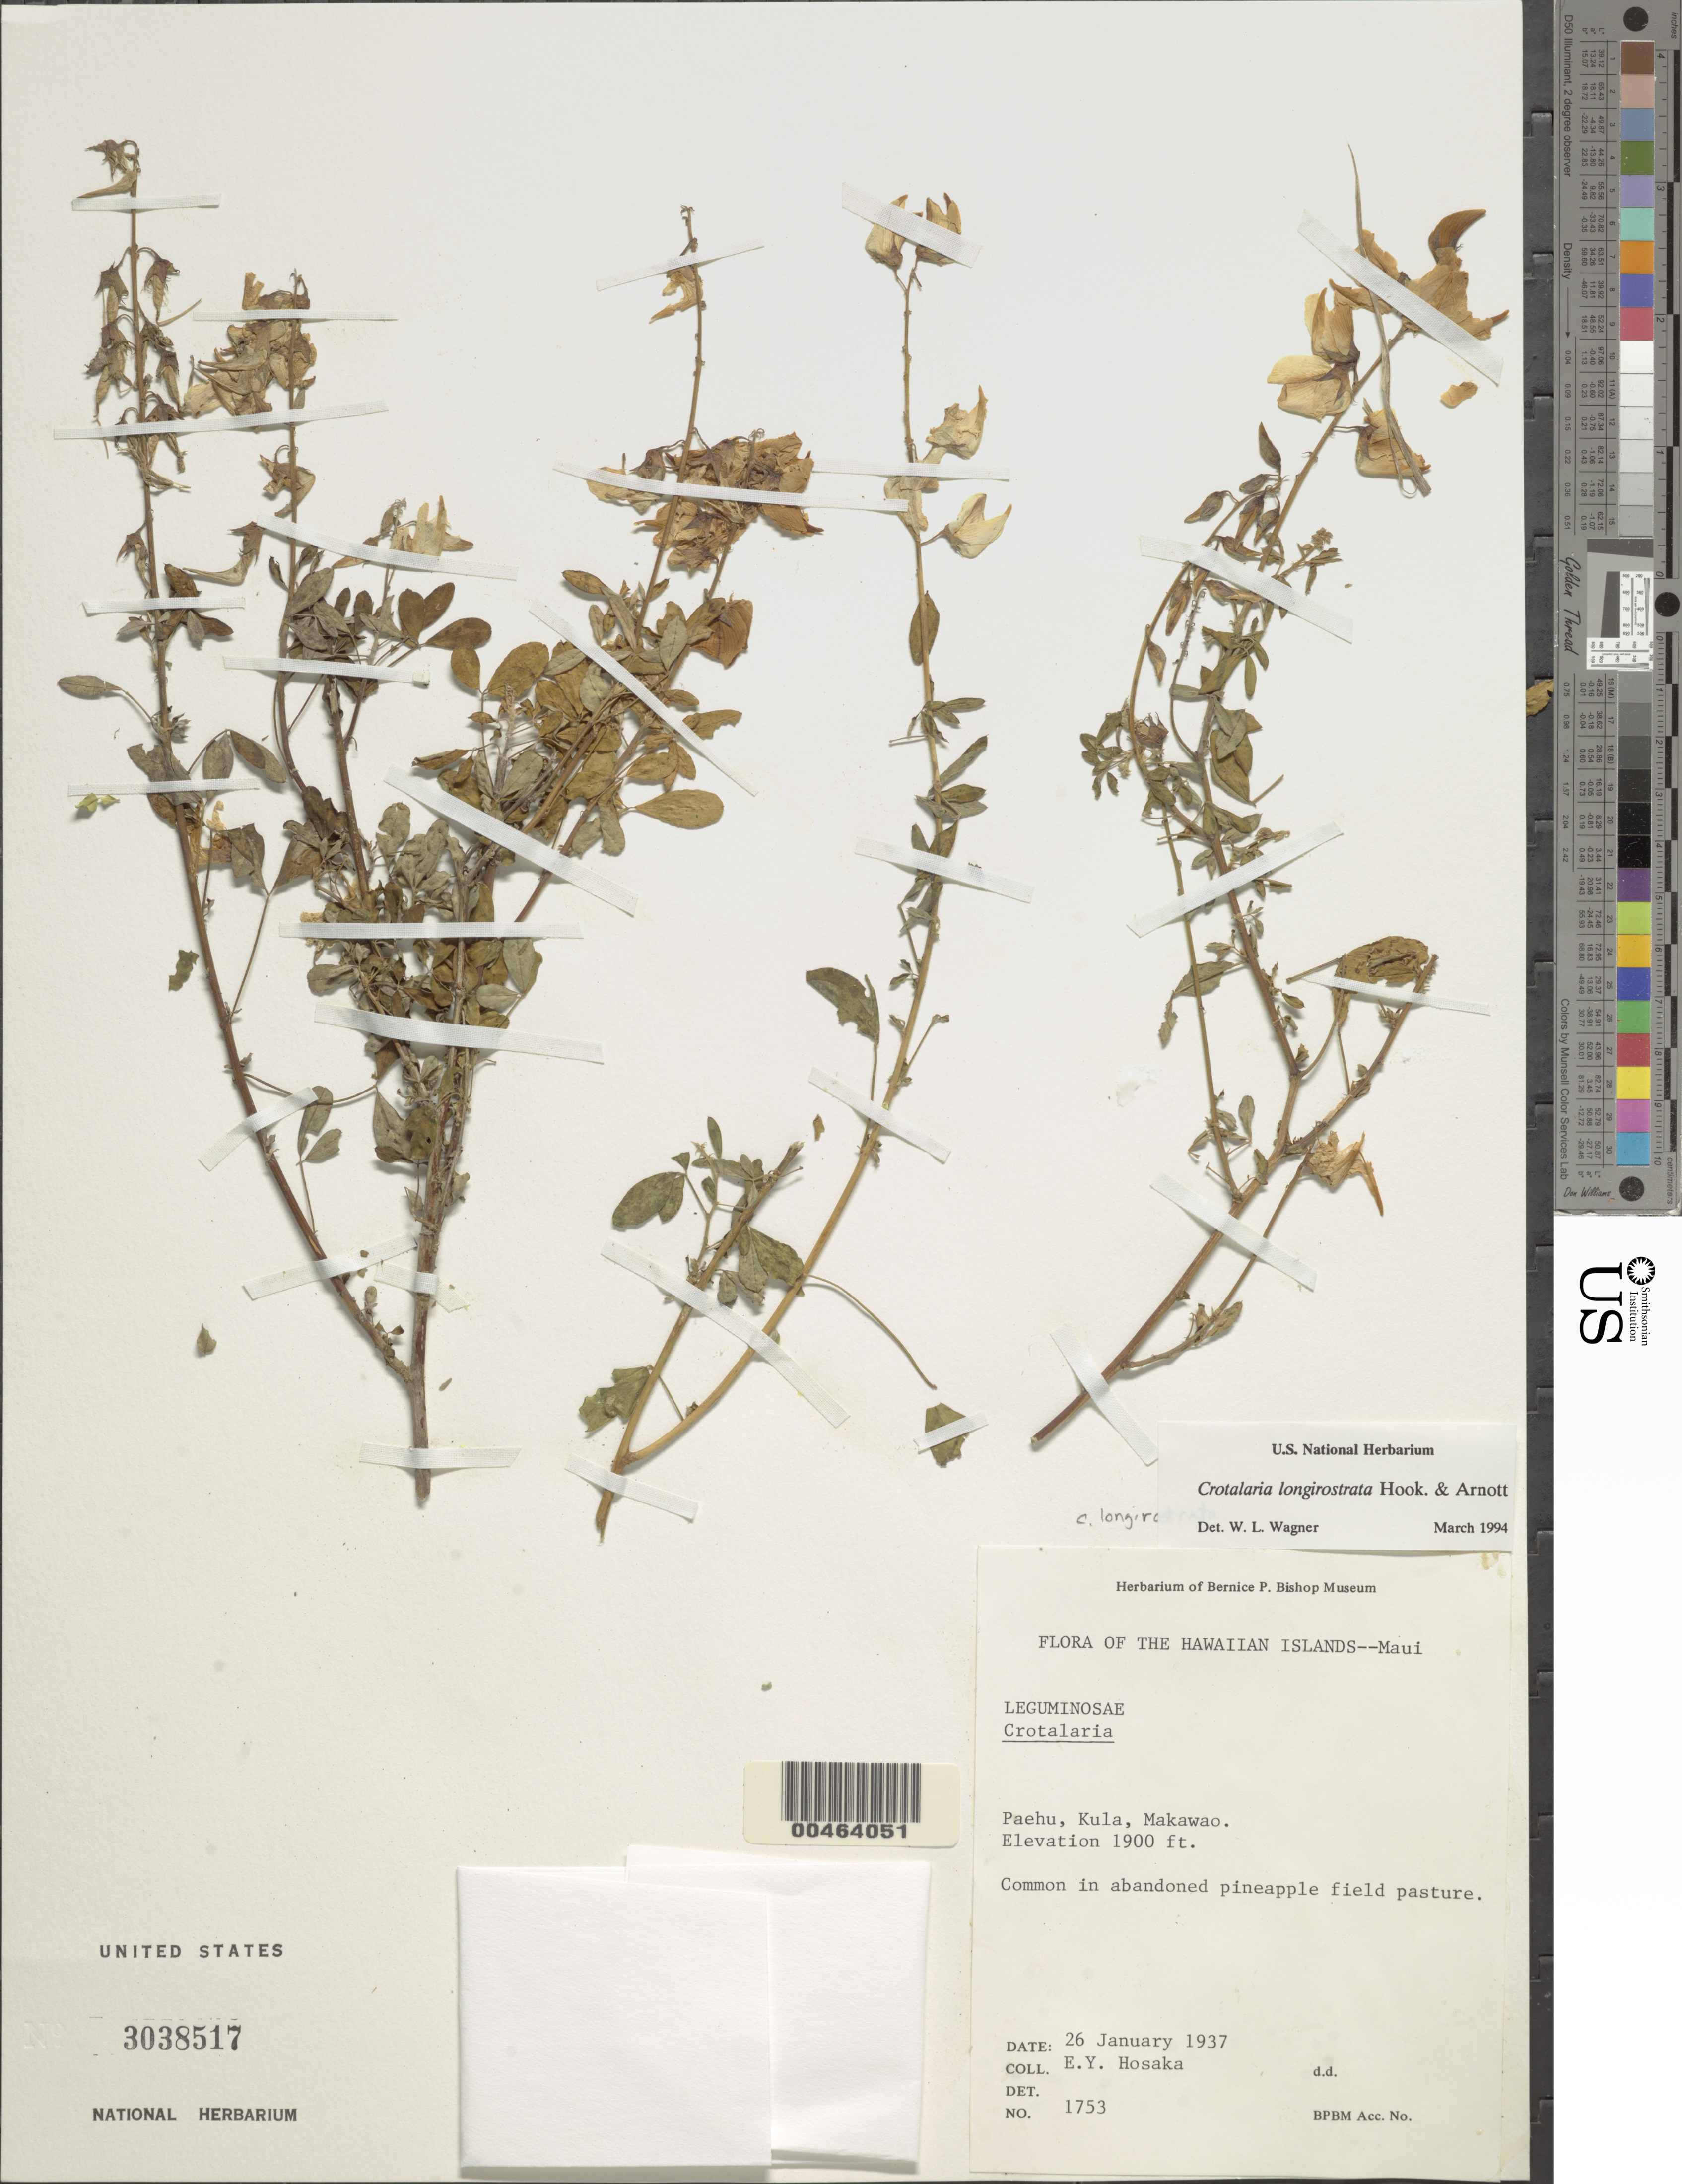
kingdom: Plantae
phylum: Tracheophyta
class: Magnoliopsida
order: Fabales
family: Fabaceae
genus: Crotalaria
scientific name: Crotalaria longirostrata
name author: Hook. & Arn.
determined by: Wagner, W. L., (BOT), Smithsonian Institution - National Museum of Natural History (UNITED STATES)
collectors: E. Y. Hosaka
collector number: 1753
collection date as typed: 26 Jan 1937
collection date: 1937-01-26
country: United States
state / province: Hawaii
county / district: Maui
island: Maui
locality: Paehu, Kula, Makawao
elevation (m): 579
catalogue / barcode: US 3038517